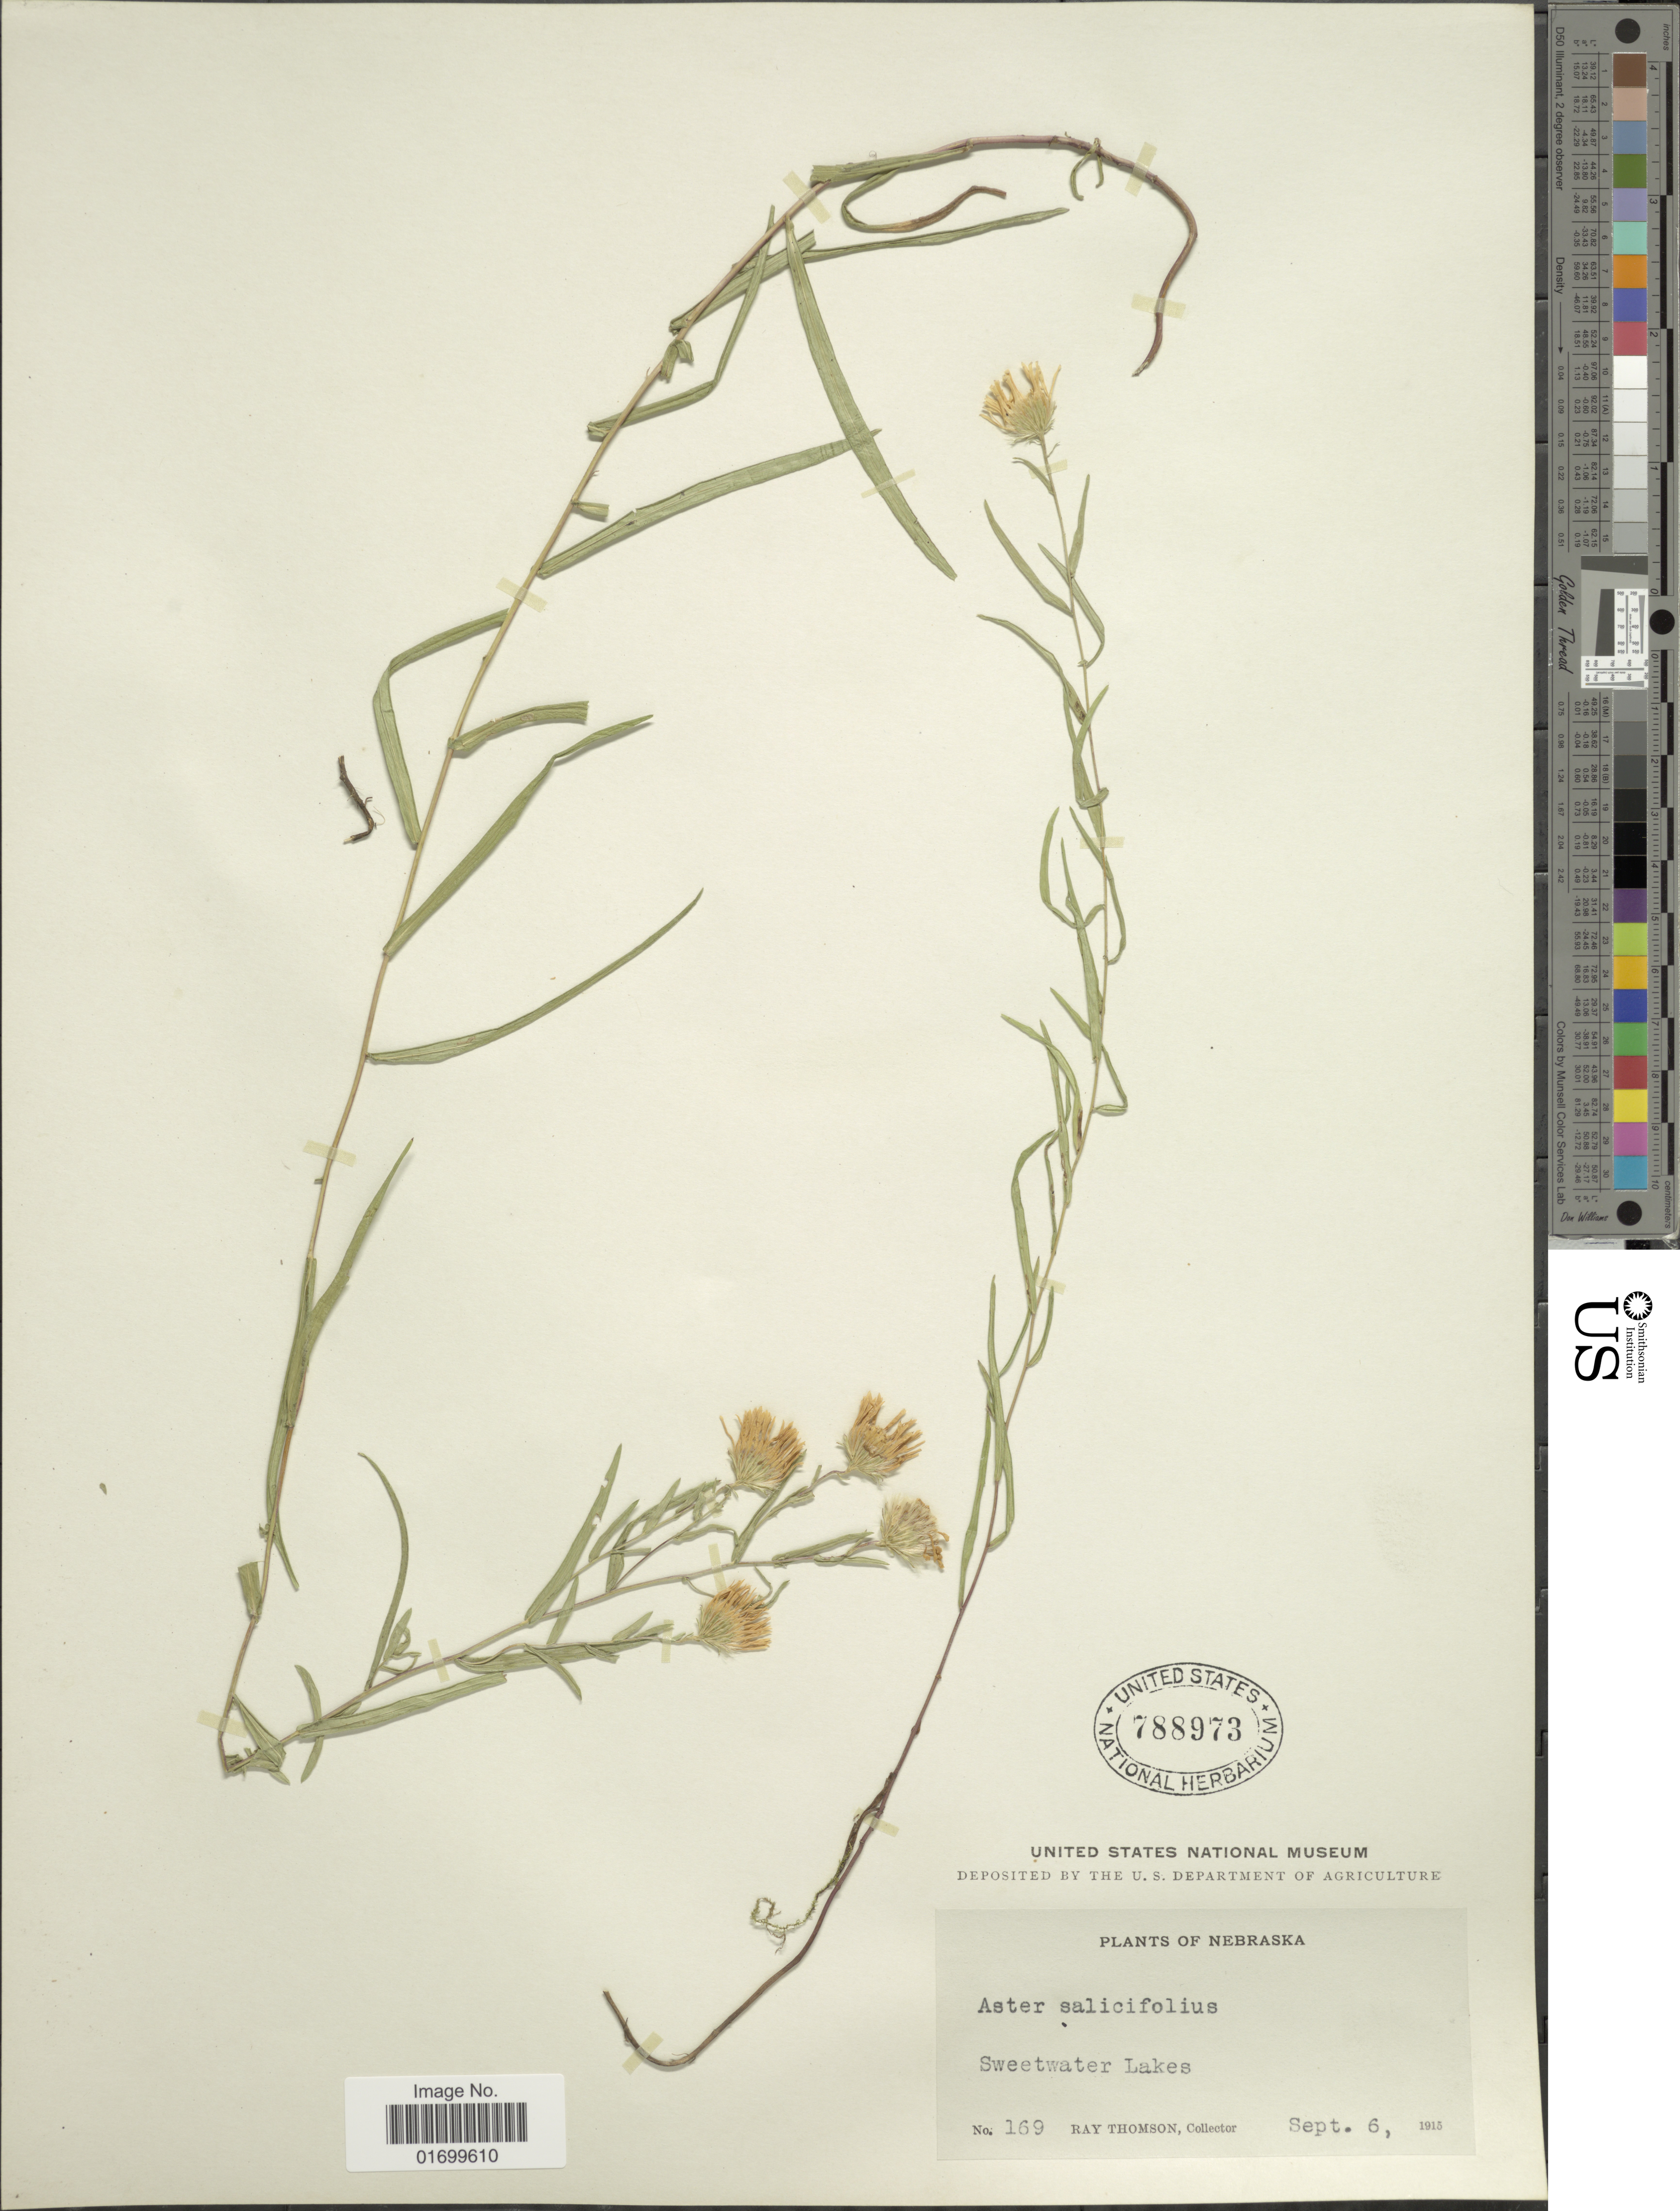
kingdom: Plantae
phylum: Tracheophyta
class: Magnoliopsida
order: Asterales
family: Asteraceae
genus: Symphyotrichum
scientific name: Symphyotrichum hesperium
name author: (A. Gray) Á. Löve & D. Löve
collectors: R. Thomson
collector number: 169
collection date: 1915-09-06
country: United States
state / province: Nebraska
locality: Sweetwater Lakes.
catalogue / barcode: US 788973